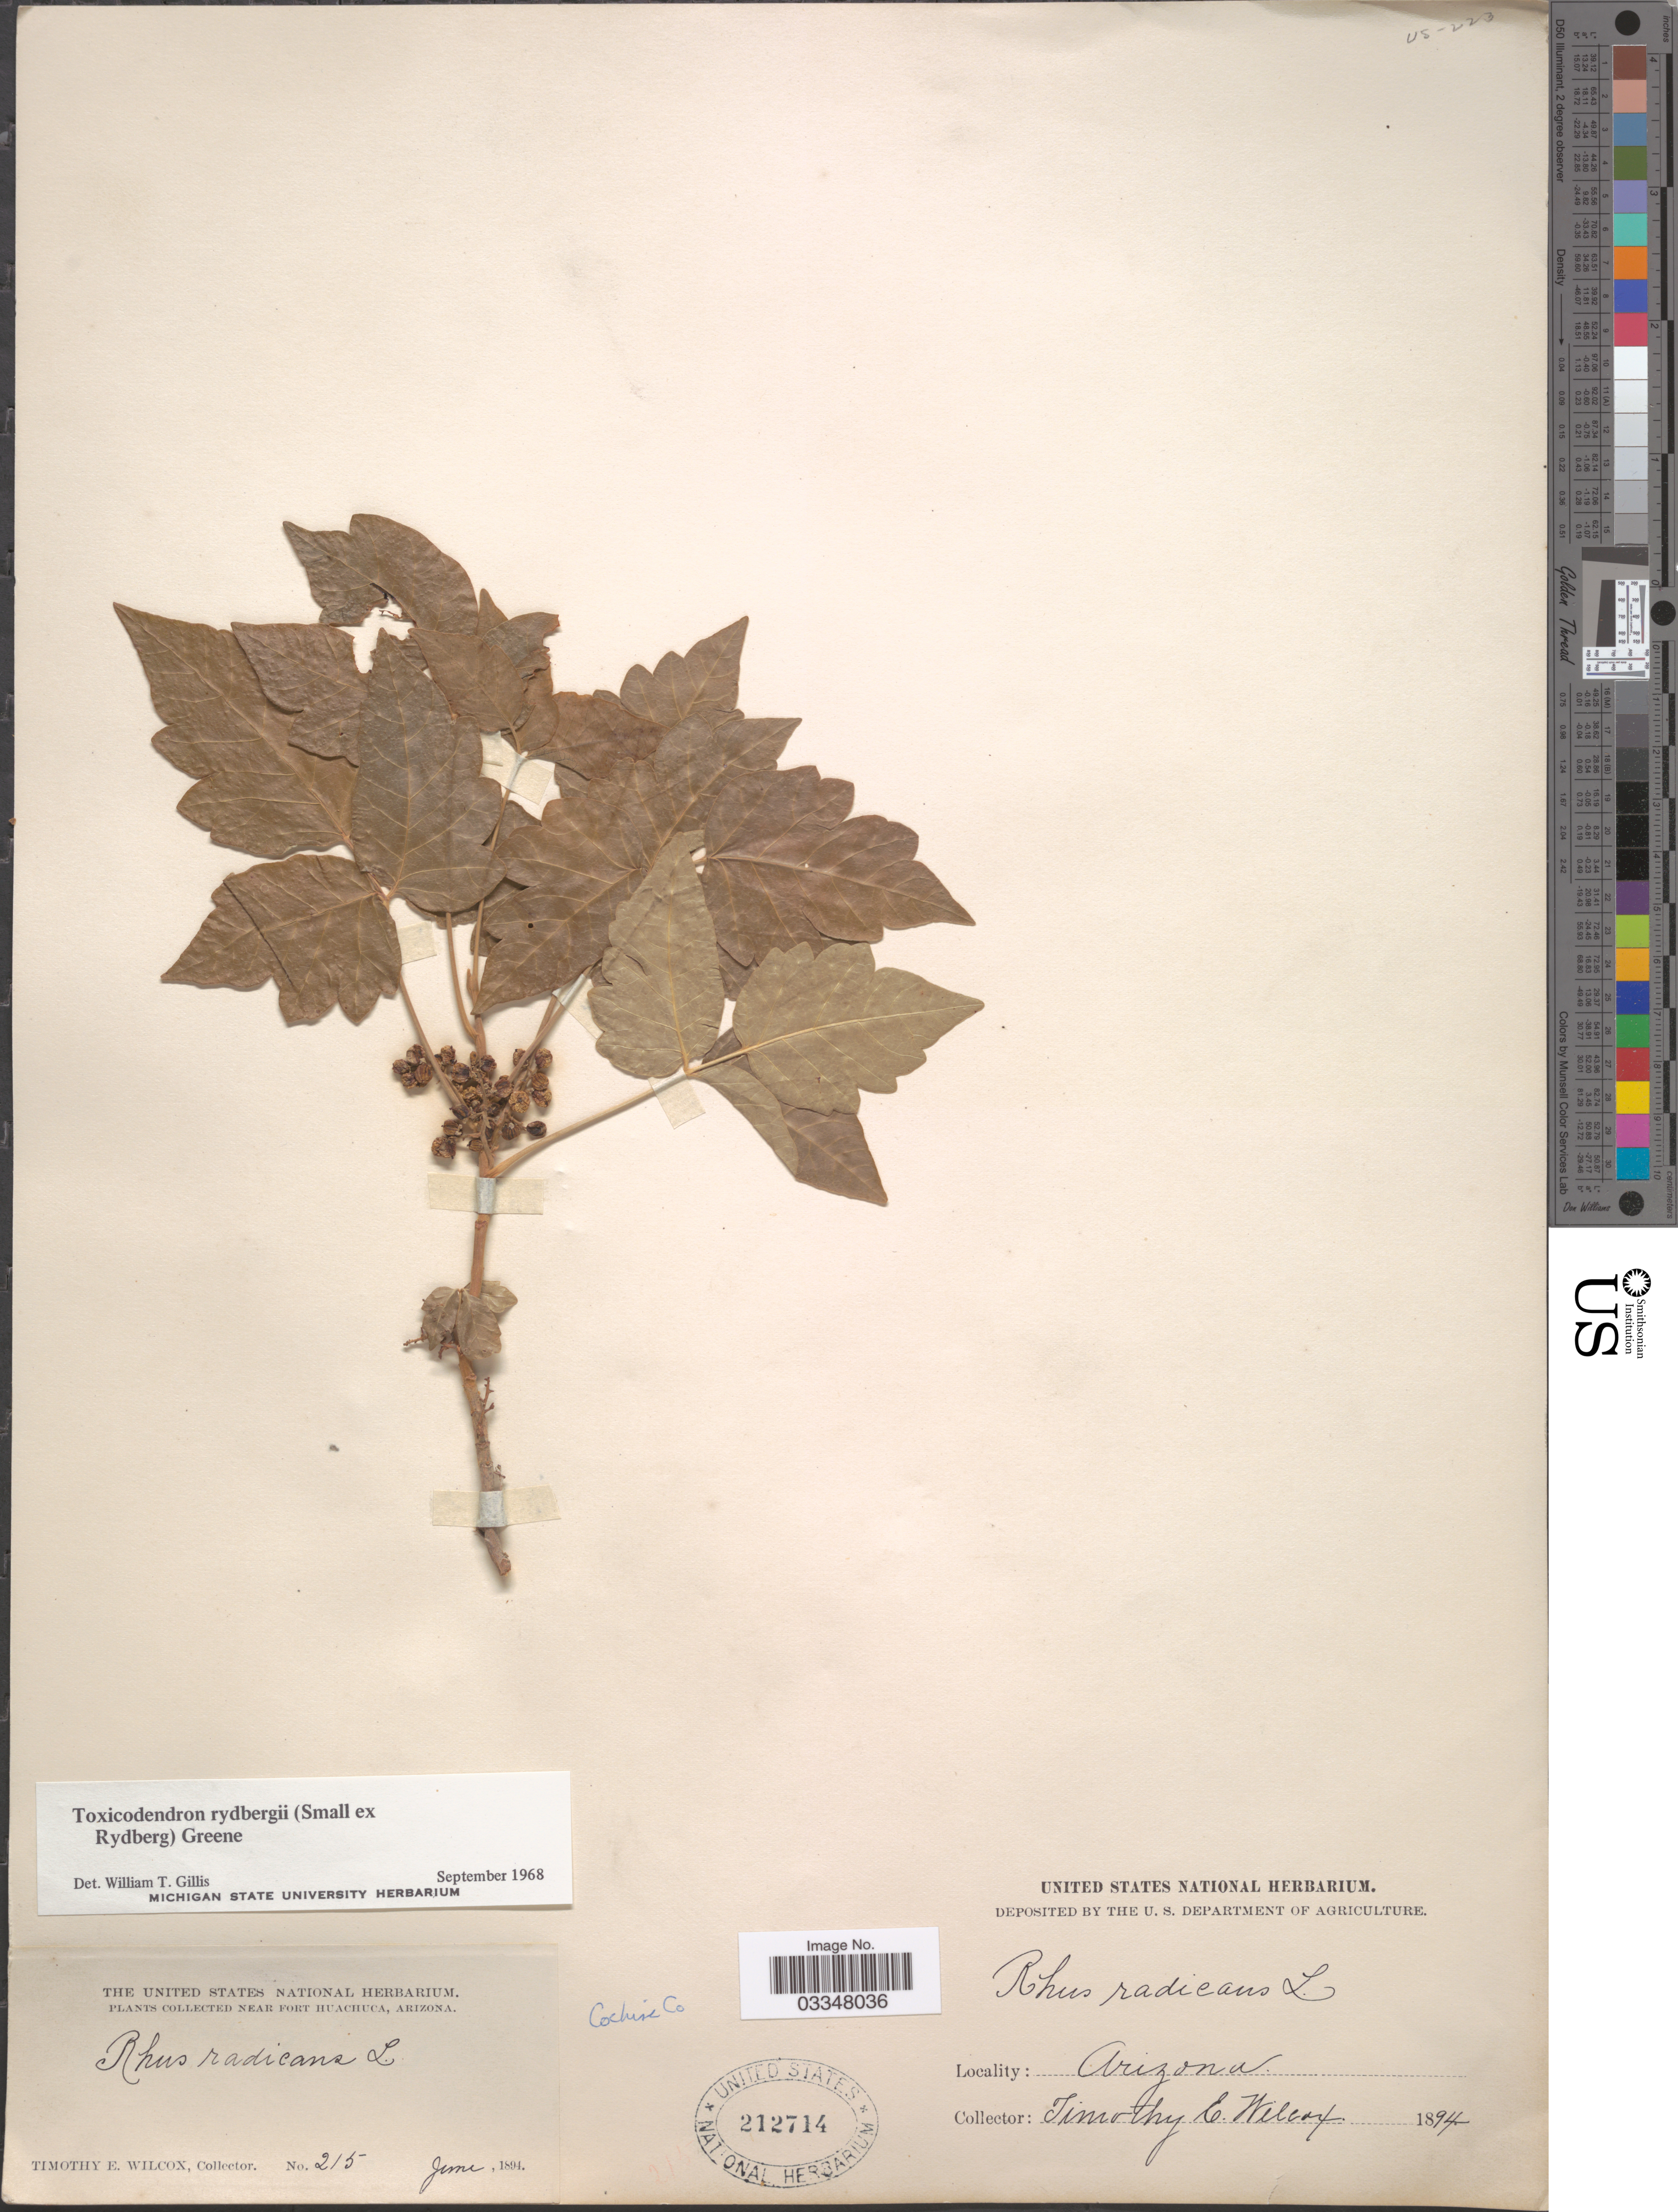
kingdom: Plantae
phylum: Tracheophyta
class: Magnoliopsida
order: Sapindales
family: Anacardiaceae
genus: Toxicodendron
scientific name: Toxicodendron radicans subsp. rydbergii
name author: (Small & Rydb.) Á. Löve & D. Löve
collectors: T. E. Wilcox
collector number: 215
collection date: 1894-06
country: United States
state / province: Arizona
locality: Near Fort Huachuca. Cochise Co.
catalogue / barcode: US 212714